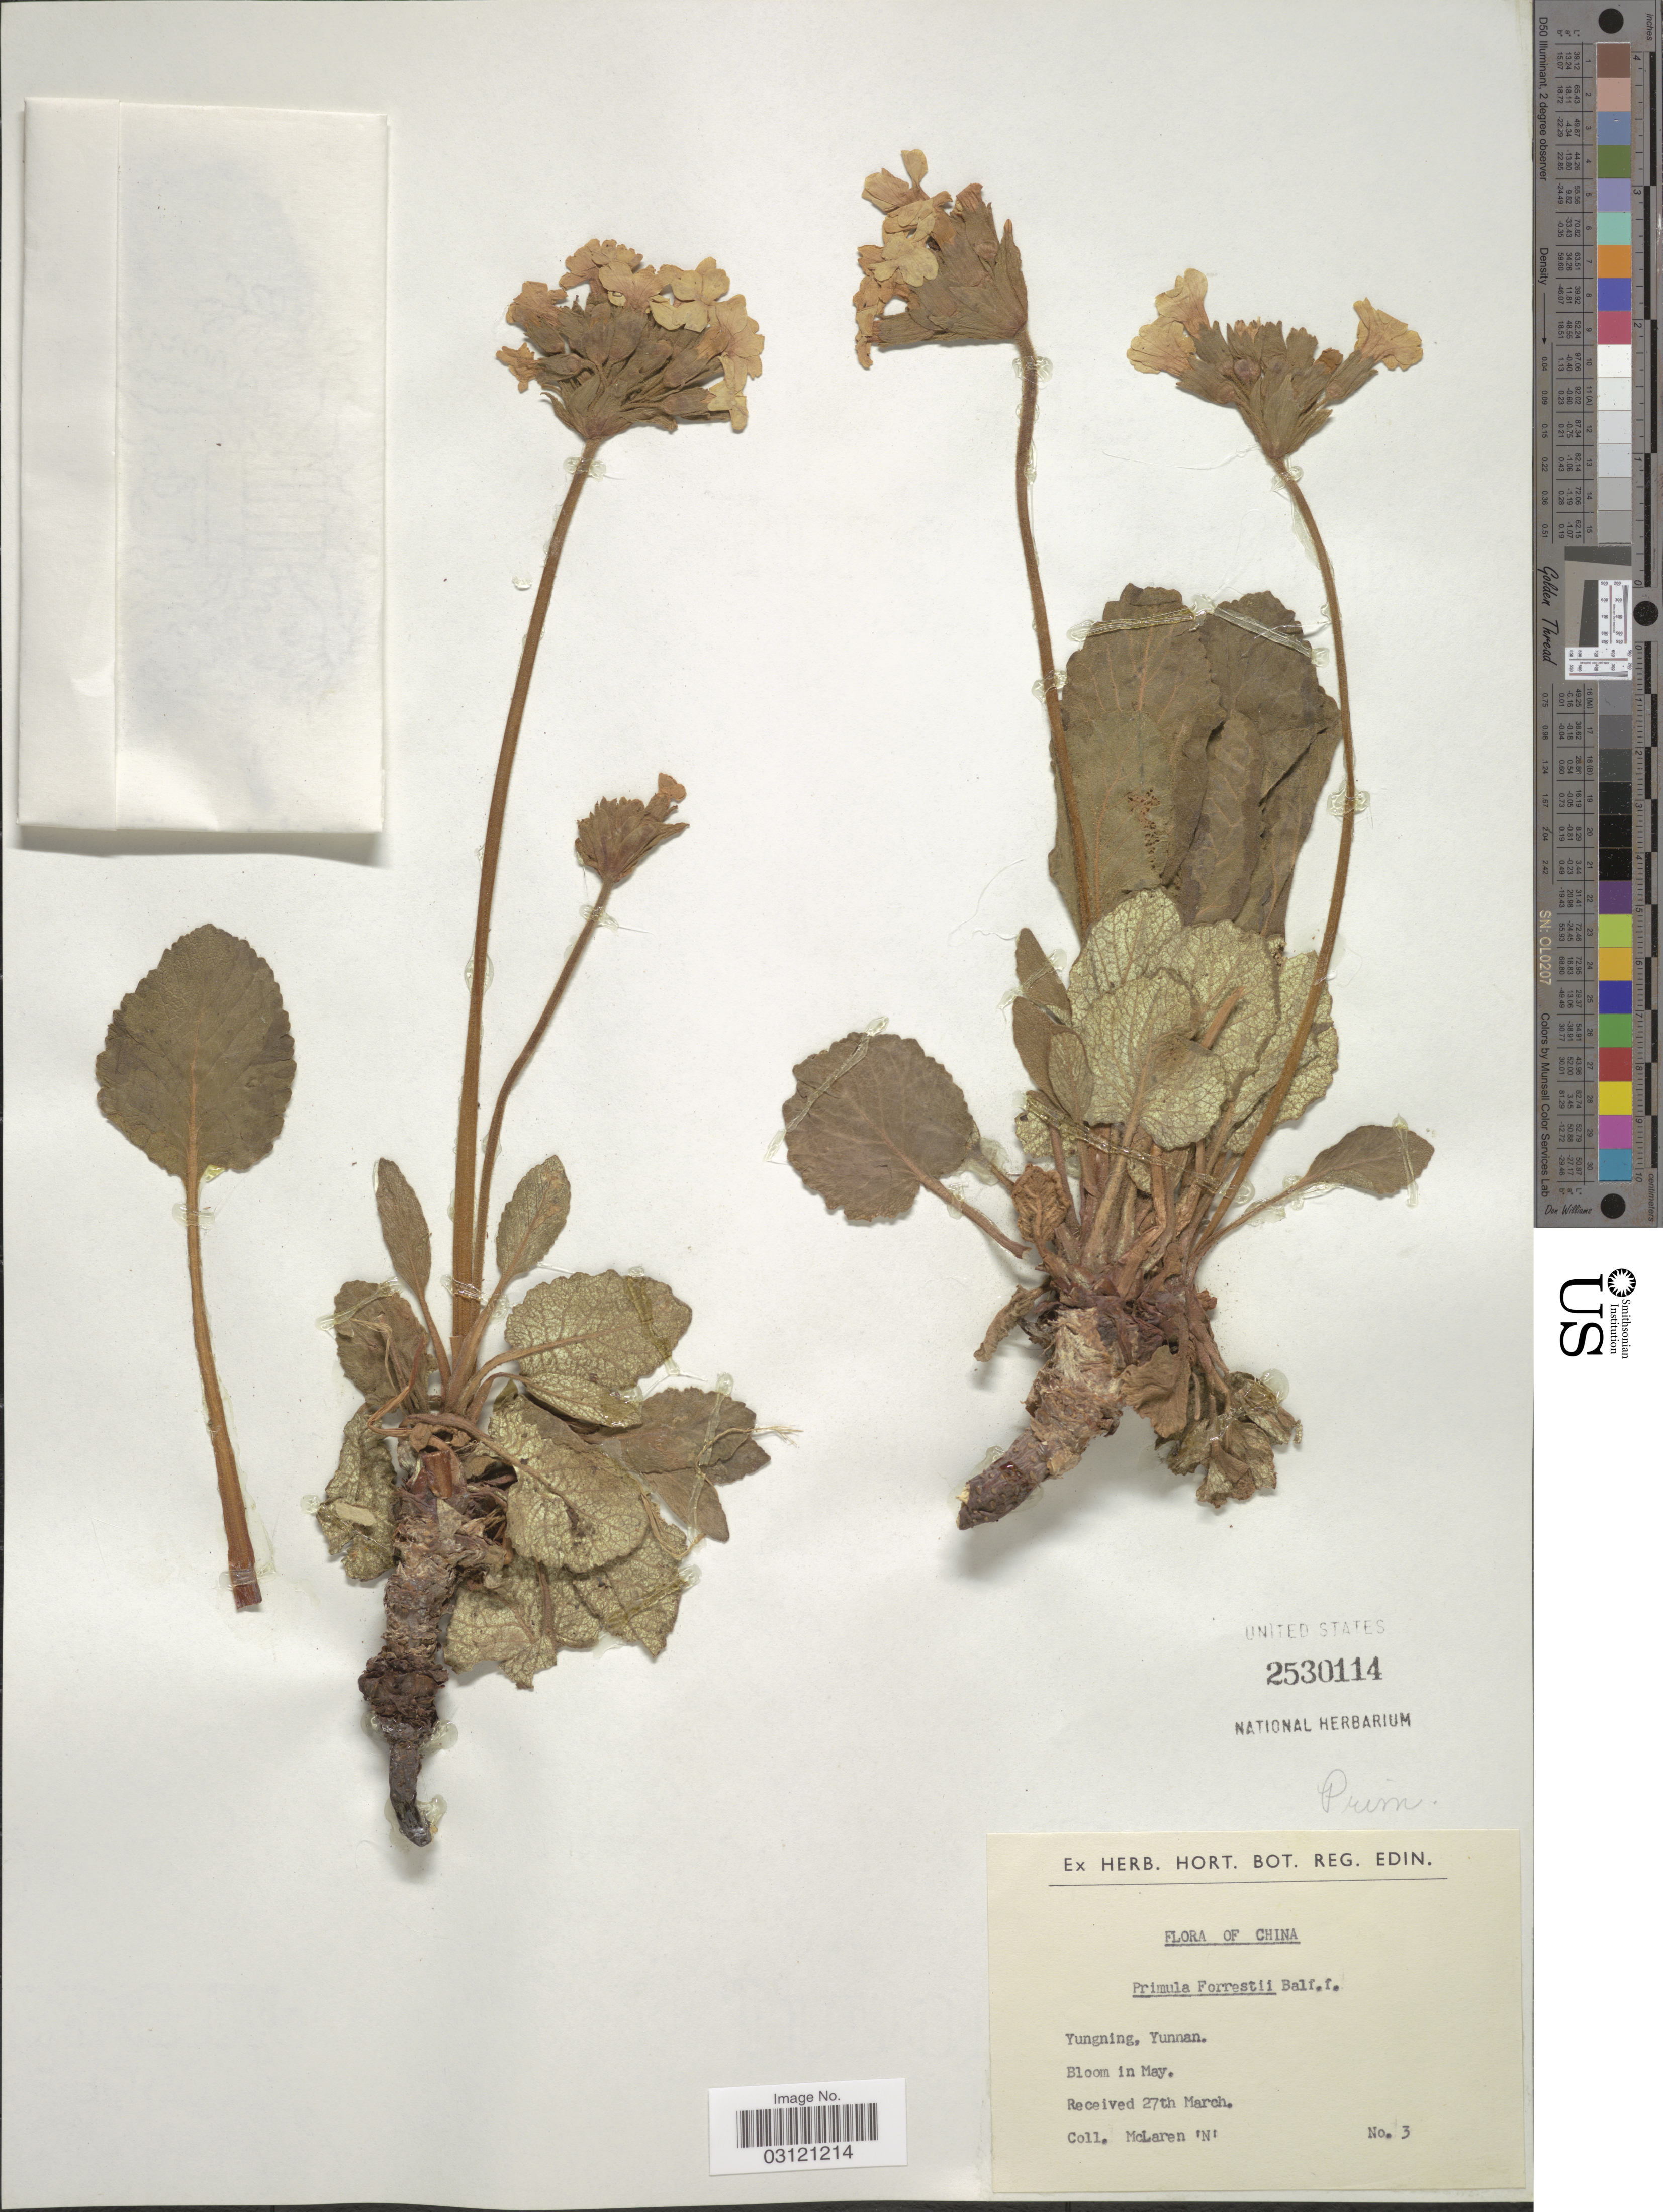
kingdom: Plantae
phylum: Tracheophyta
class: Magnoliopsida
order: Ericales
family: Primulaceae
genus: Primula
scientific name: Primula forrestii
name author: Balf. f. in Forrest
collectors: McLaren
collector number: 3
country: China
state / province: Yunnan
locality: Yungning, Yunnan.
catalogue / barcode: US 2530114